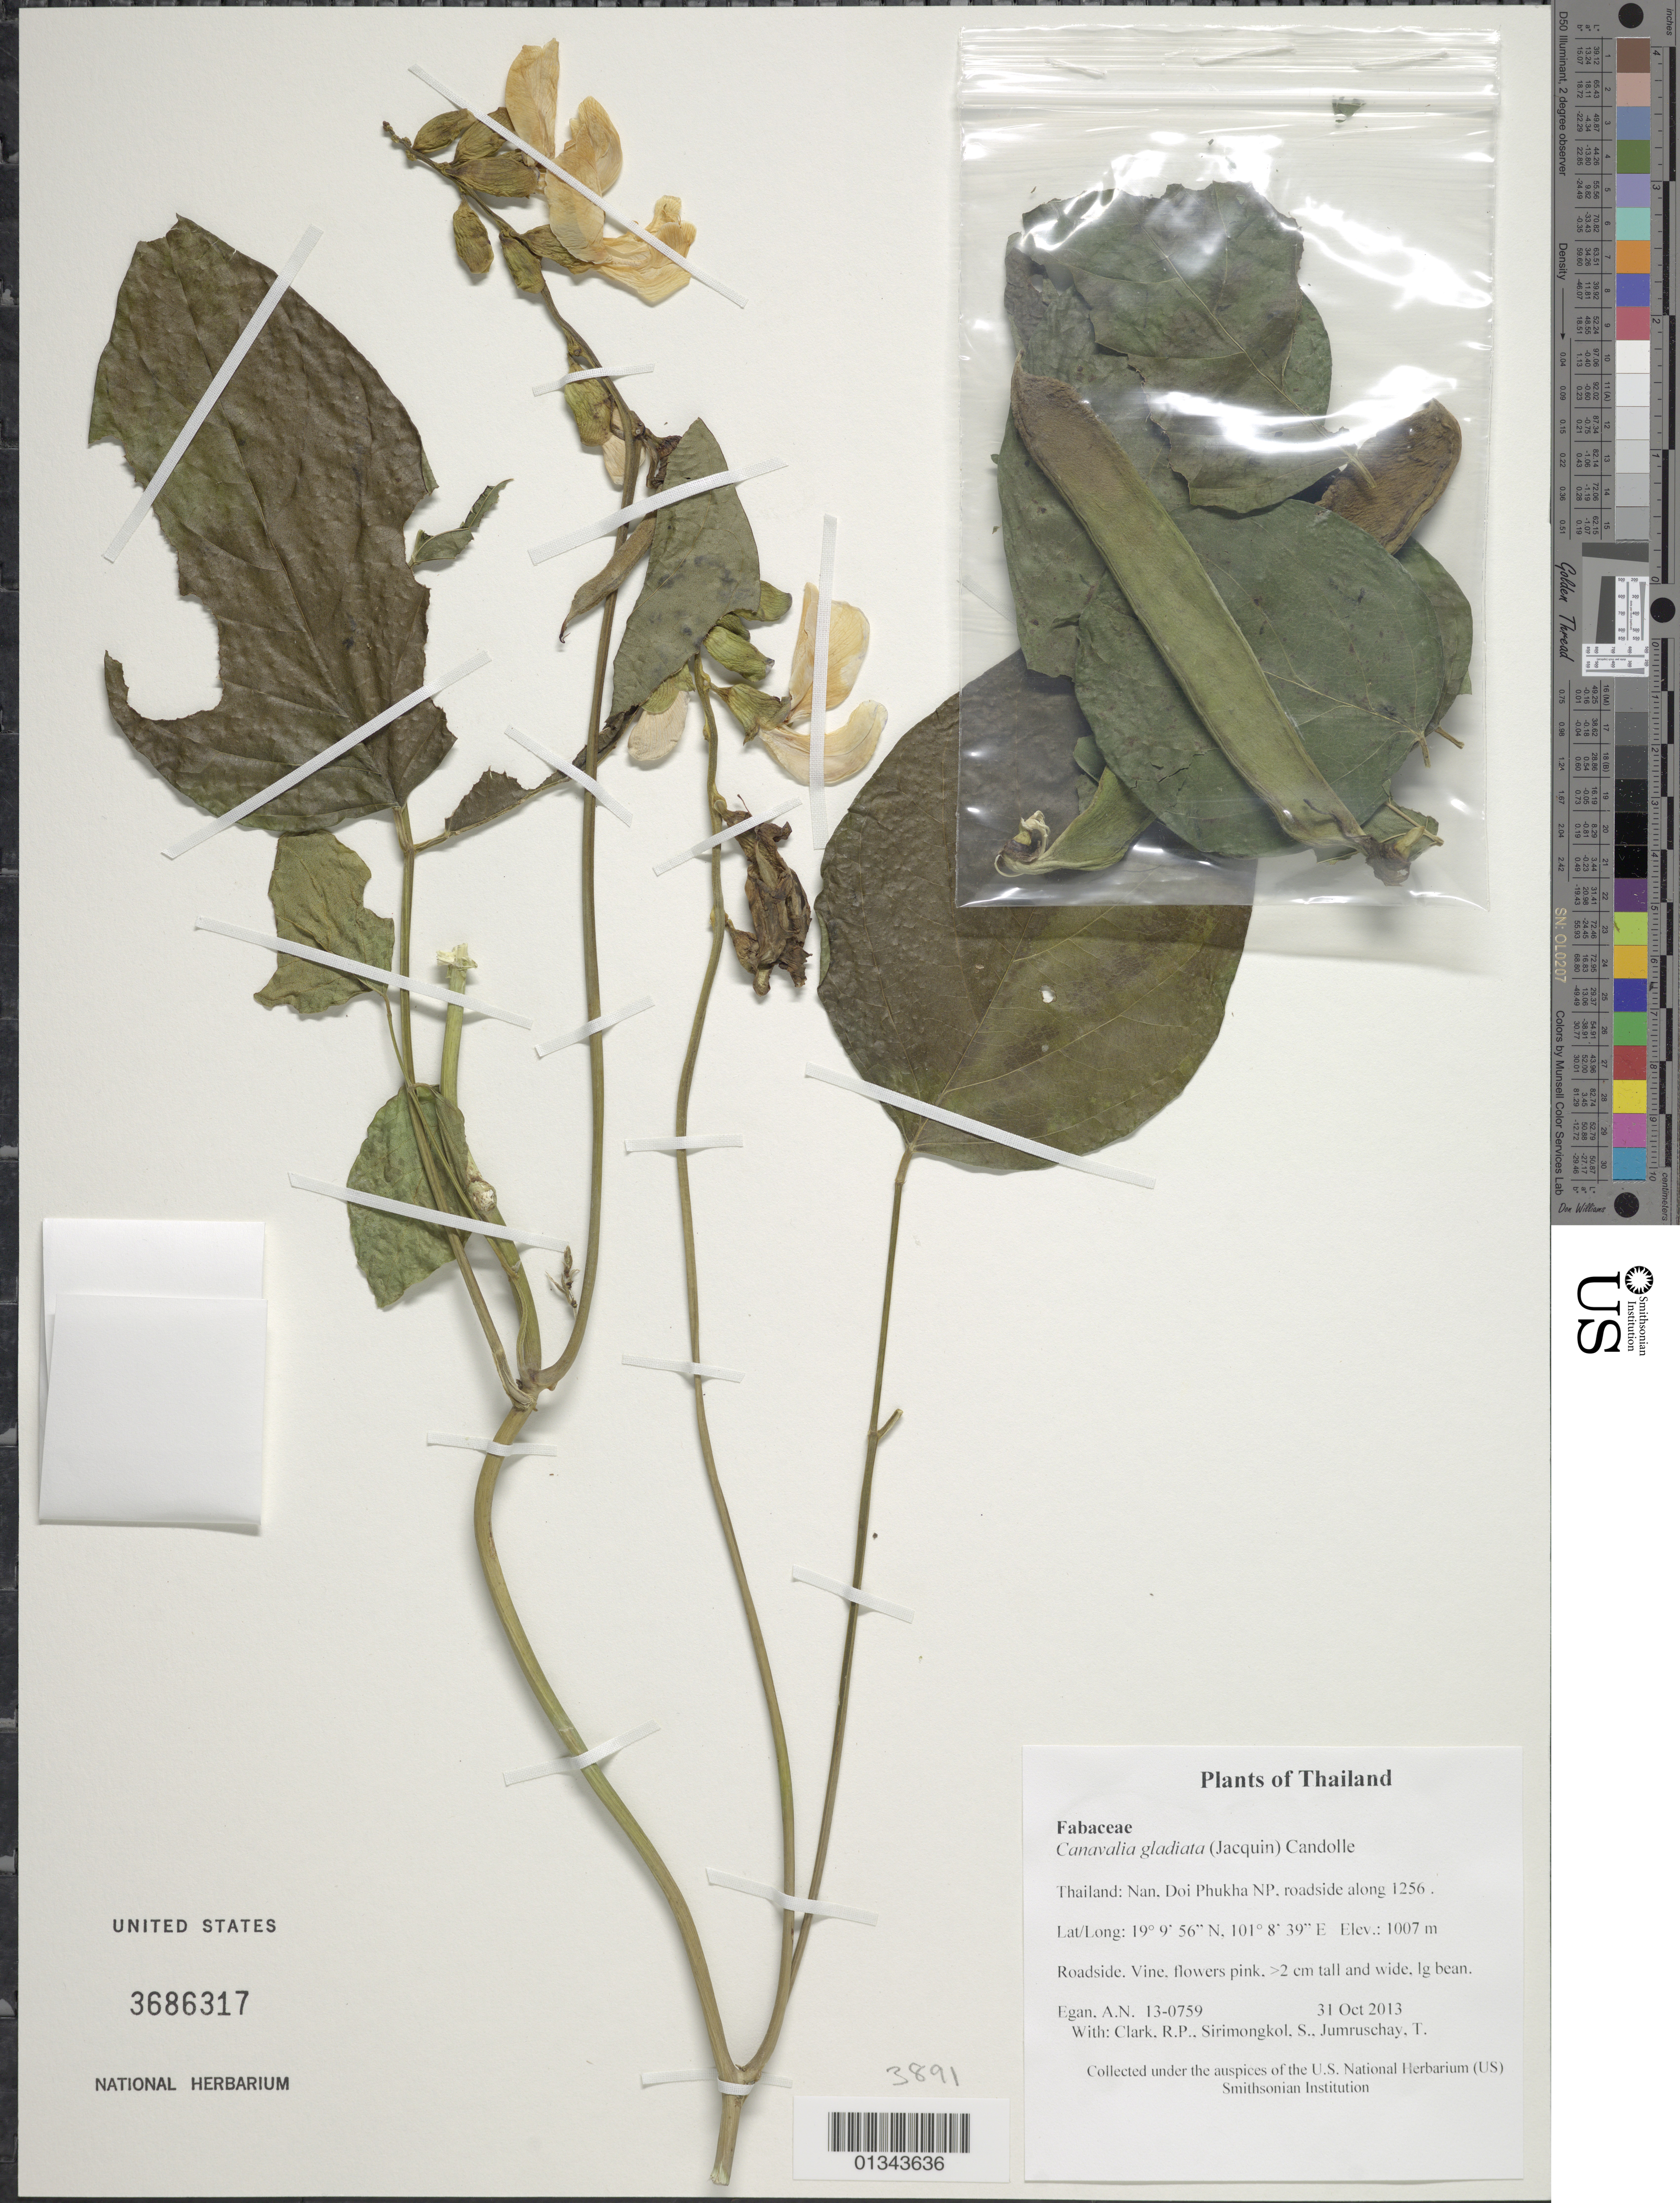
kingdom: Plantae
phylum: Tracheophyta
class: Magnoliopsida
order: Fabales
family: Fabaceae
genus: Canavalia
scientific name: Canavalia gladiata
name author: (Jacq.) DC.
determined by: Egan, Ashley N., (US), Smithsonian Institution - National Museum of Natural History (UNITED STATES)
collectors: A. N. Egan, R. P. Clark, S. Sirimongkol & T. Jumruschay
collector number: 13-0759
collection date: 2013-10-31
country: Thailand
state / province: Nan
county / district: Bo Kluea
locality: Doi Phukha NP, roadside along 1256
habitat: Roadside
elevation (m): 1007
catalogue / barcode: US 3686317